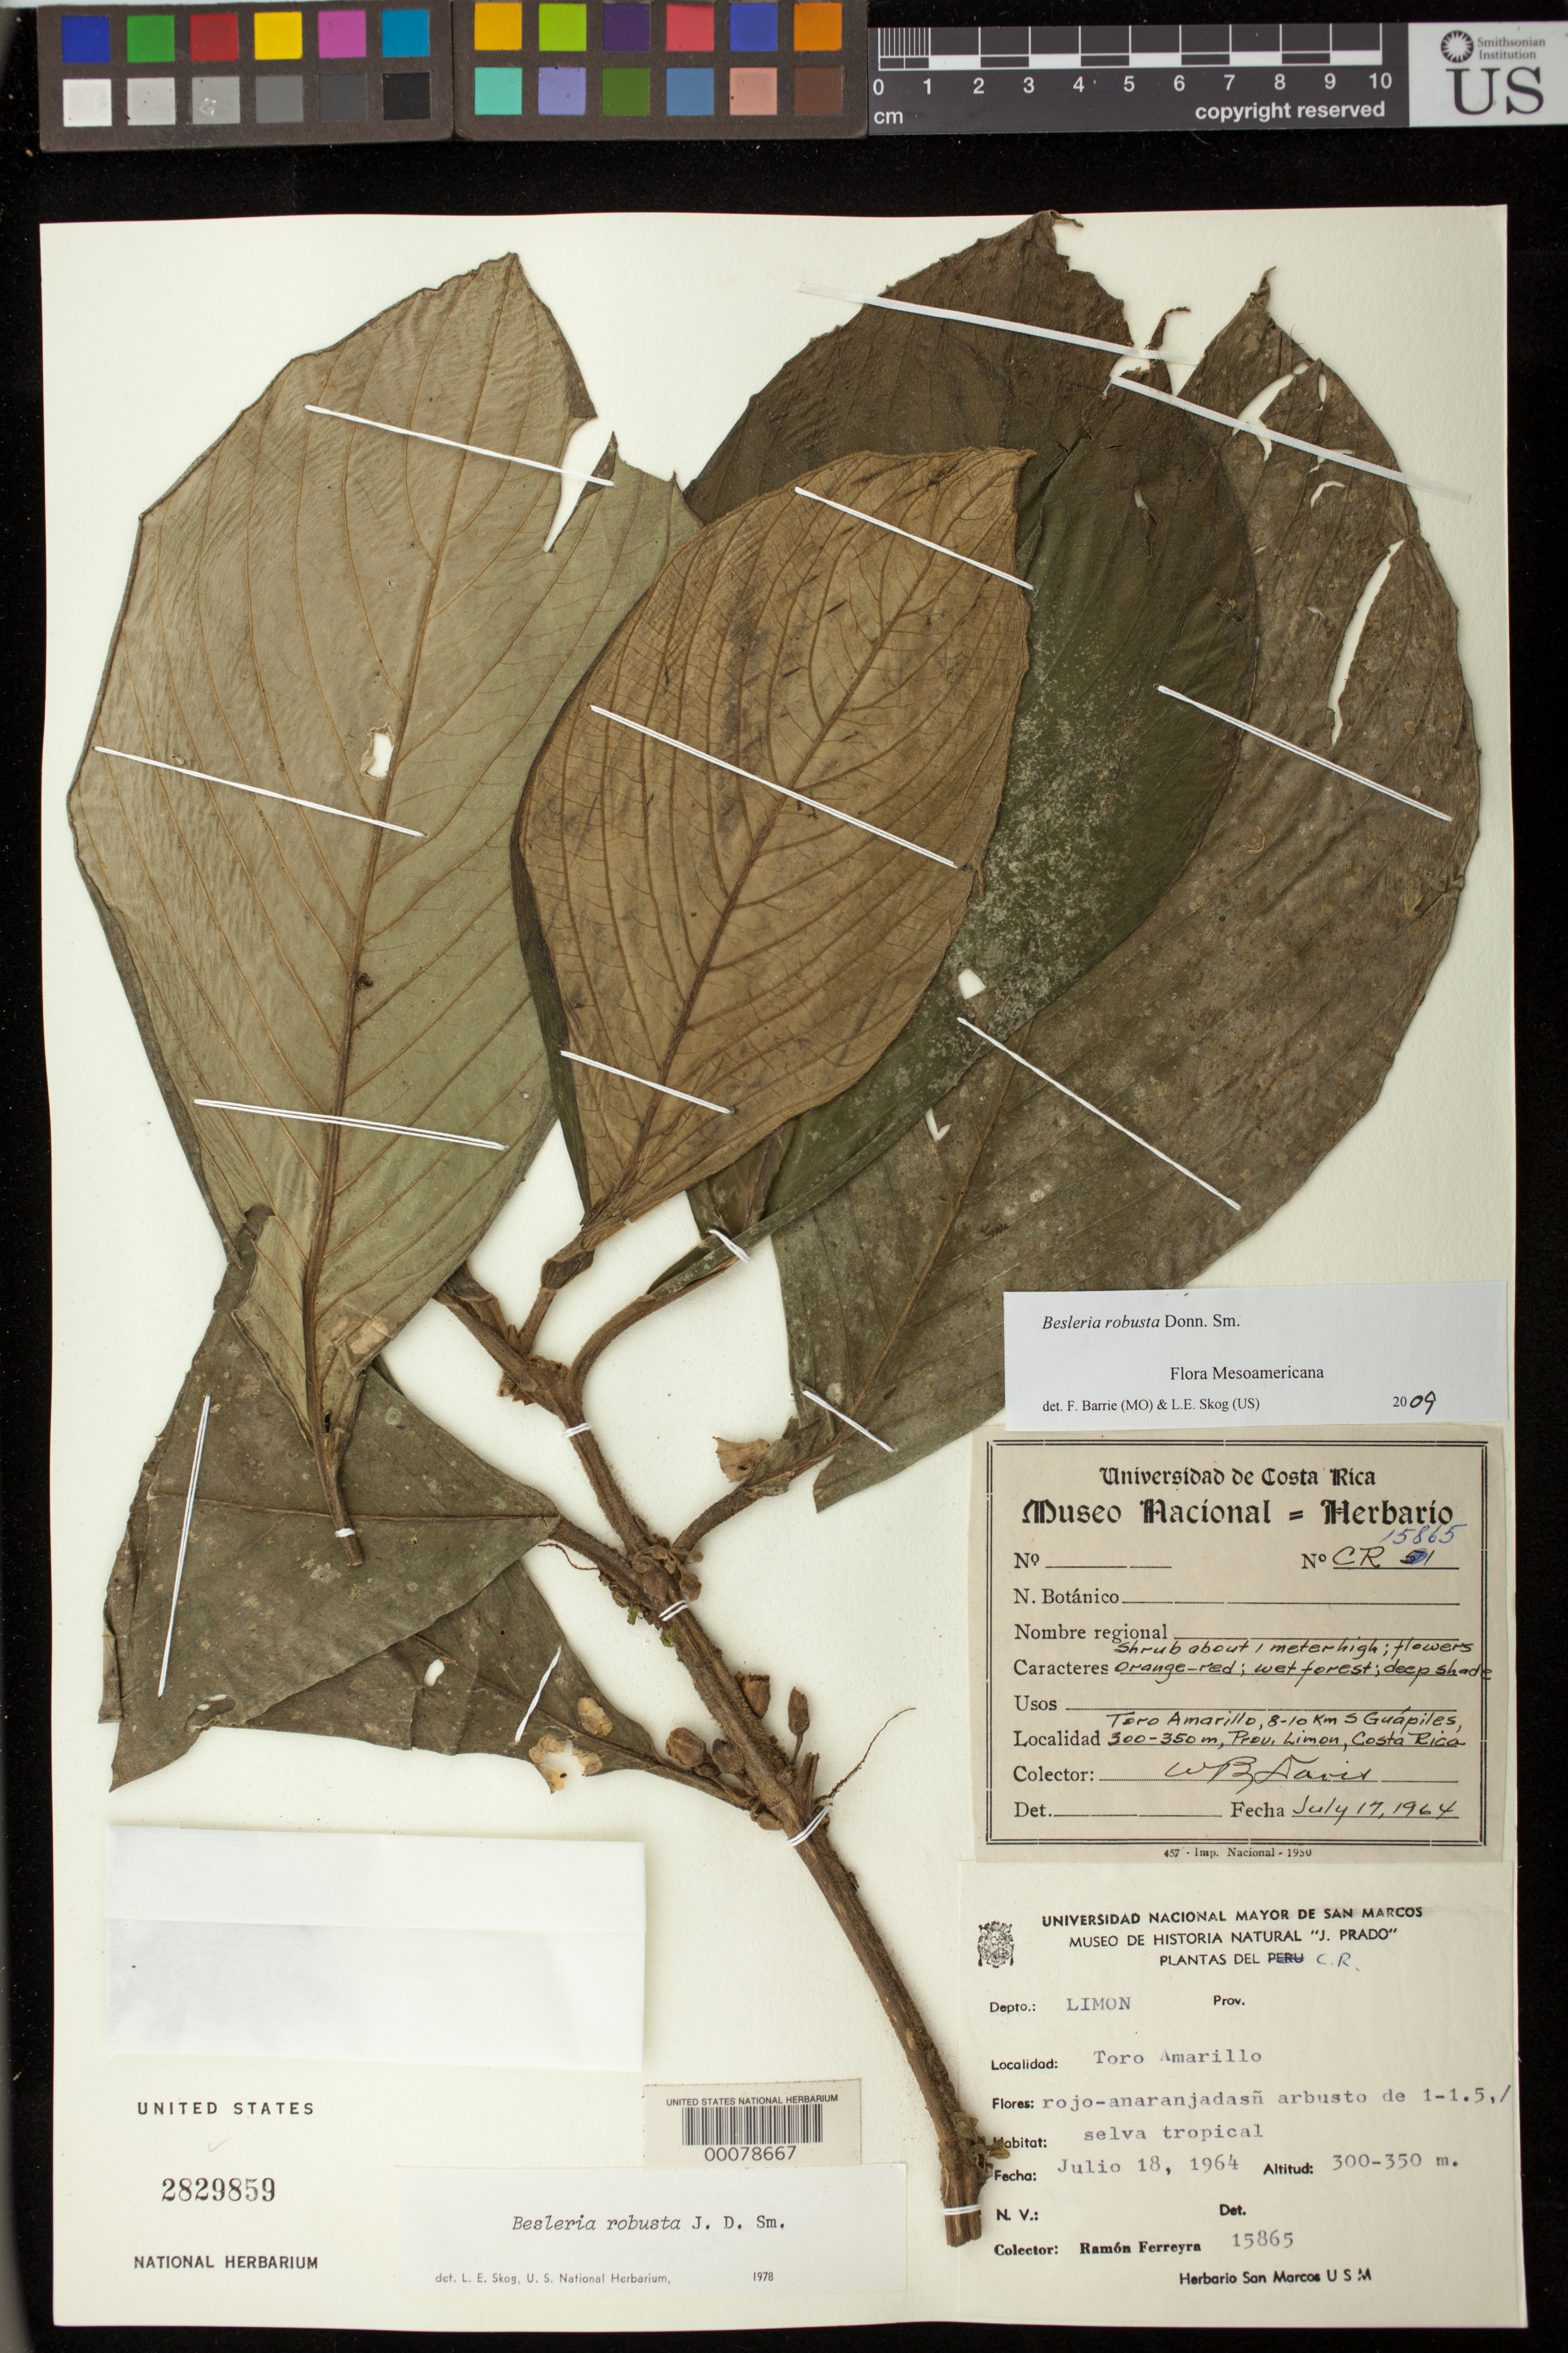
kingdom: Plantae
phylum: Tracheophyta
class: Magnoliopsida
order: Lamiales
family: Gesneriaceae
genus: Besleria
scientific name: Besleria robusta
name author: Donn. Sm.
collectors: W. Davis & R. A. Ferreyra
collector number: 15865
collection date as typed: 17-18 Jul 1964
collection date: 1964-07-17/1964-07-18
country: Costa Rica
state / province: Limón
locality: Toro Amarillo, 8-10 km S of Guapiles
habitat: Wet forest, deep shade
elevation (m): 300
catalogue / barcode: US 2829859